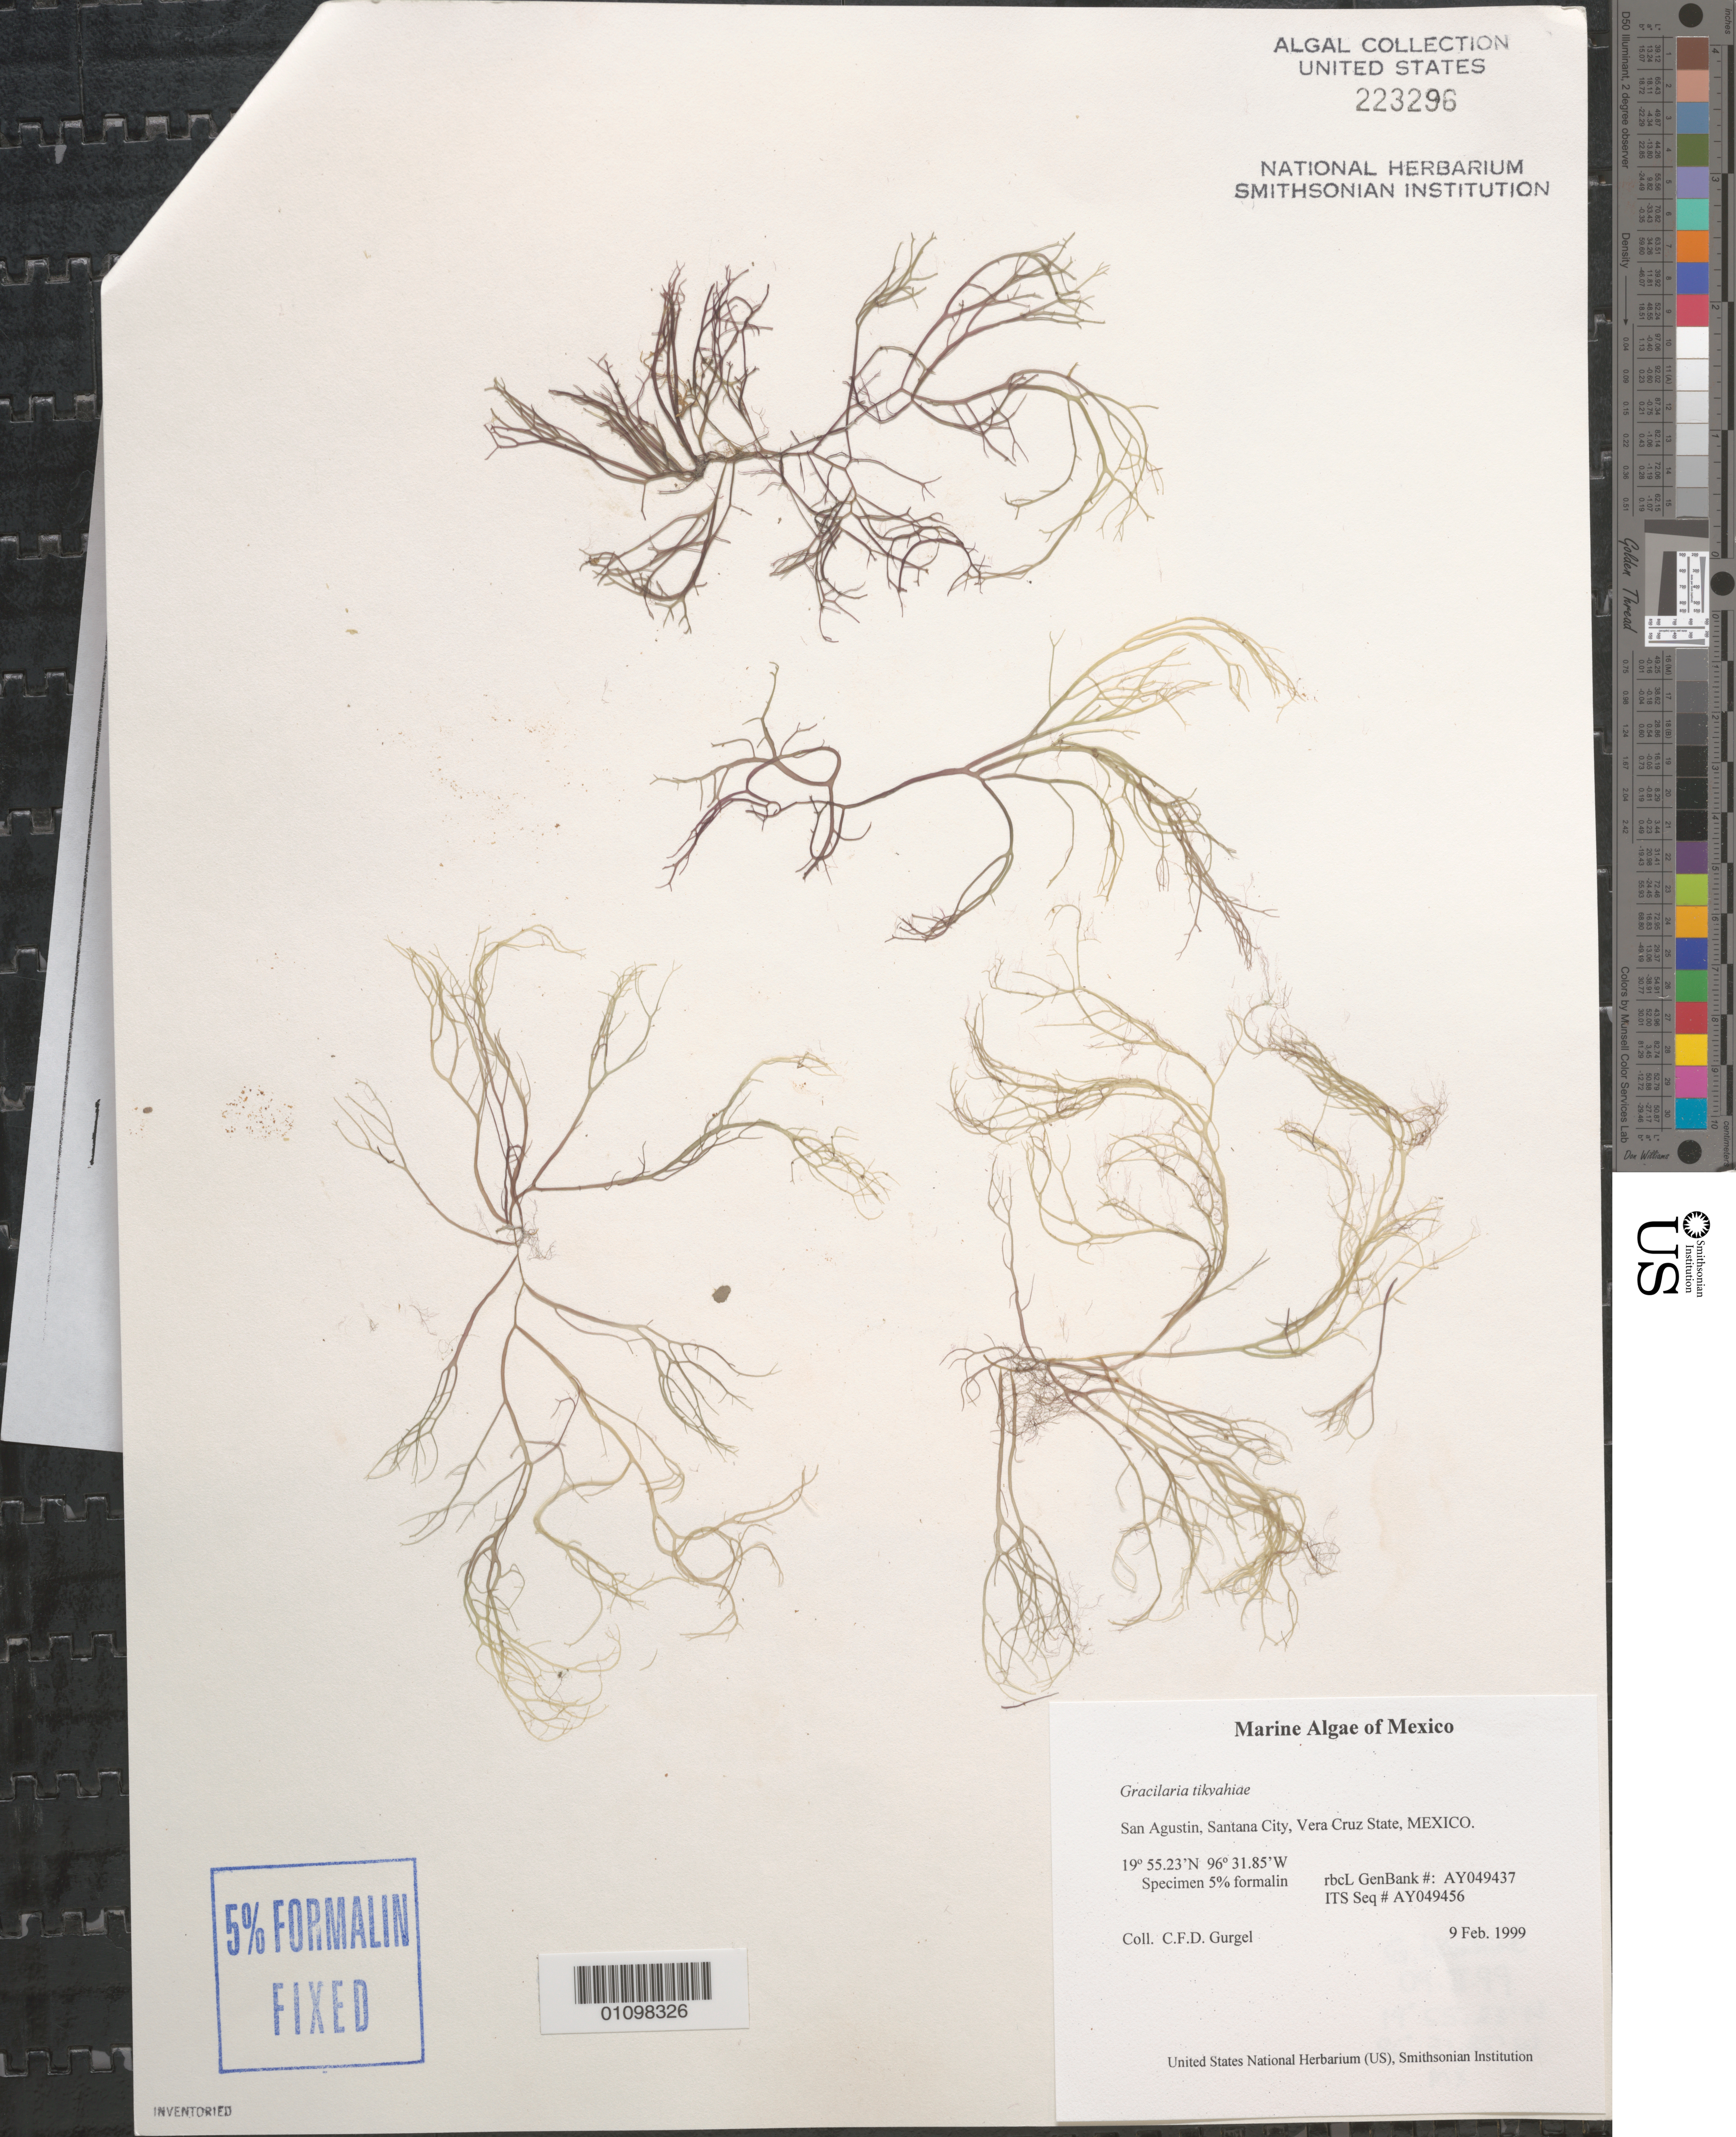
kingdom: Plantae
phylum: Rhodophyta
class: Florideophyceae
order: Gracilariales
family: Gracilariaceae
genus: Gracilaria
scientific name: Gracilaria tikvahiae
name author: McLachlan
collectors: C. Gurgel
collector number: rbcL GenBank AY049437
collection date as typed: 09 Feb 1999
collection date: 1999-02-09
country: Mexico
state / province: Veracruz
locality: San Agustin, Santana City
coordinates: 19 55.23'N, 96 31.85'W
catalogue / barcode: US 223296